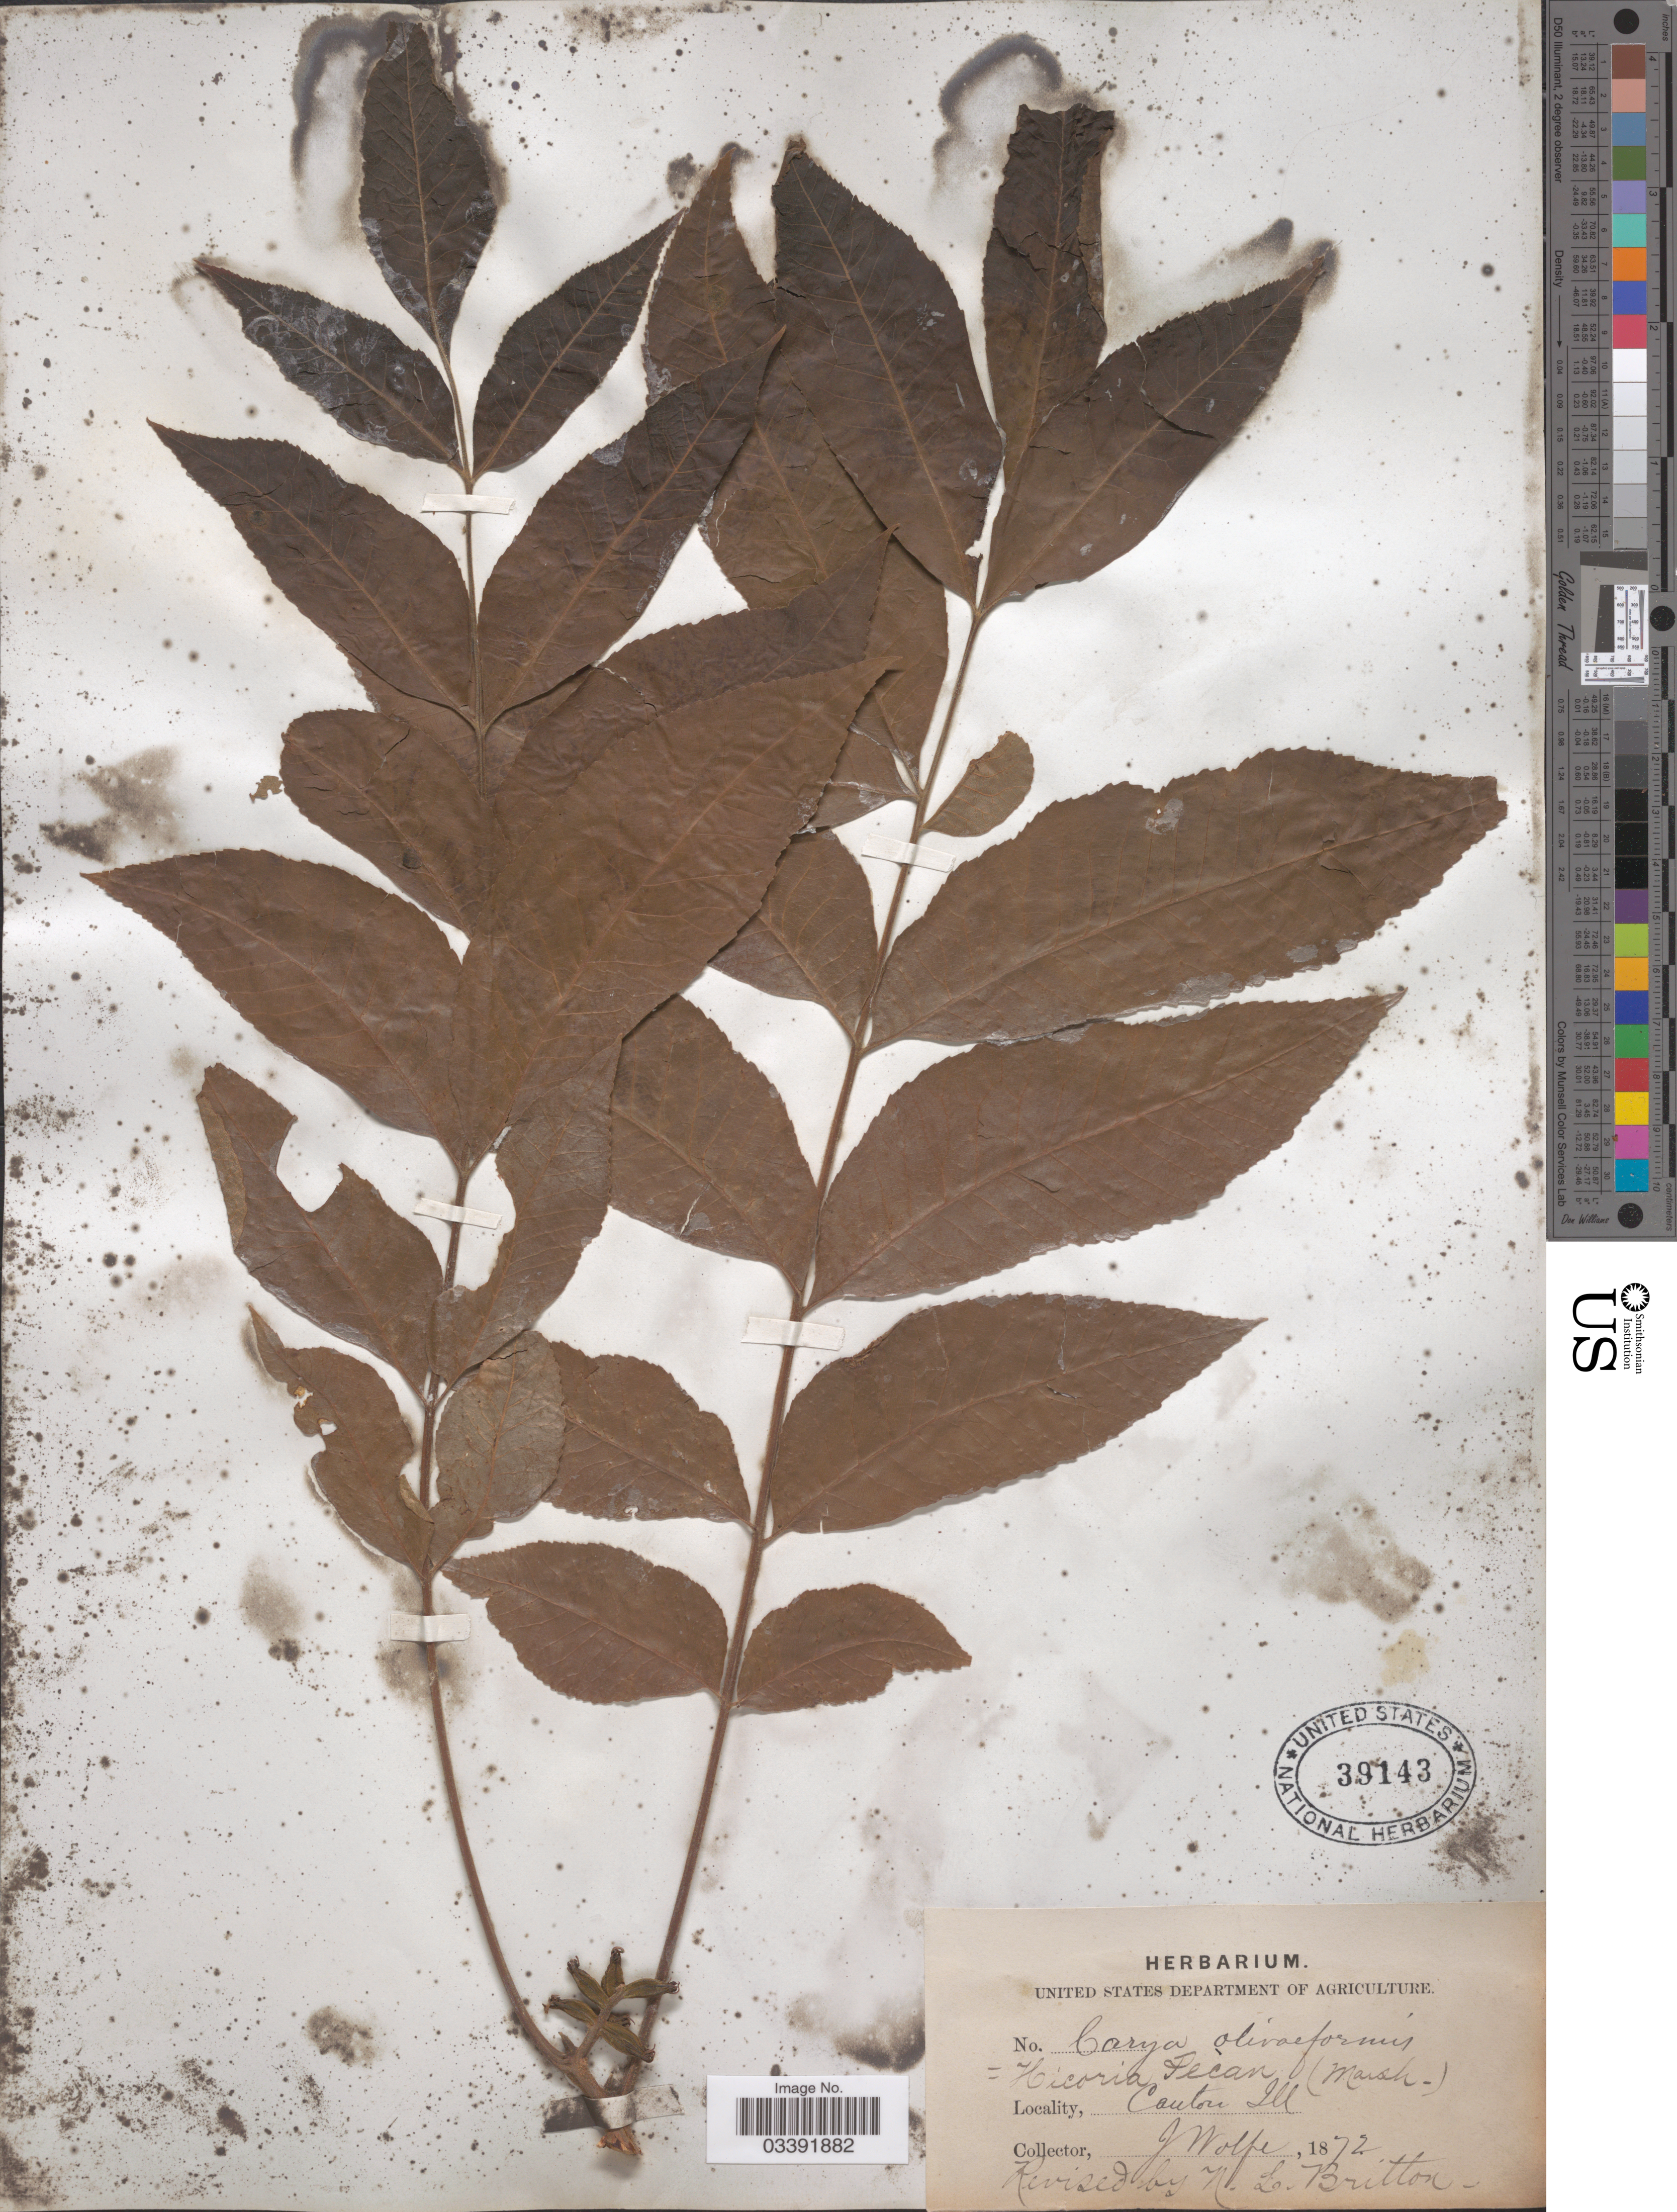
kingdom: Plantae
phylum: Tracheophyta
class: Magnoliopsida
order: Fagales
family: Juglandaceae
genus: Carya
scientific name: Carya illinoinensis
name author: (Wangenh.) K. Koch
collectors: J. Wolfe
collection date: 1872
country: United States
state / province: Illinois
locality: Canton.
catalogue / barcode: US 39143